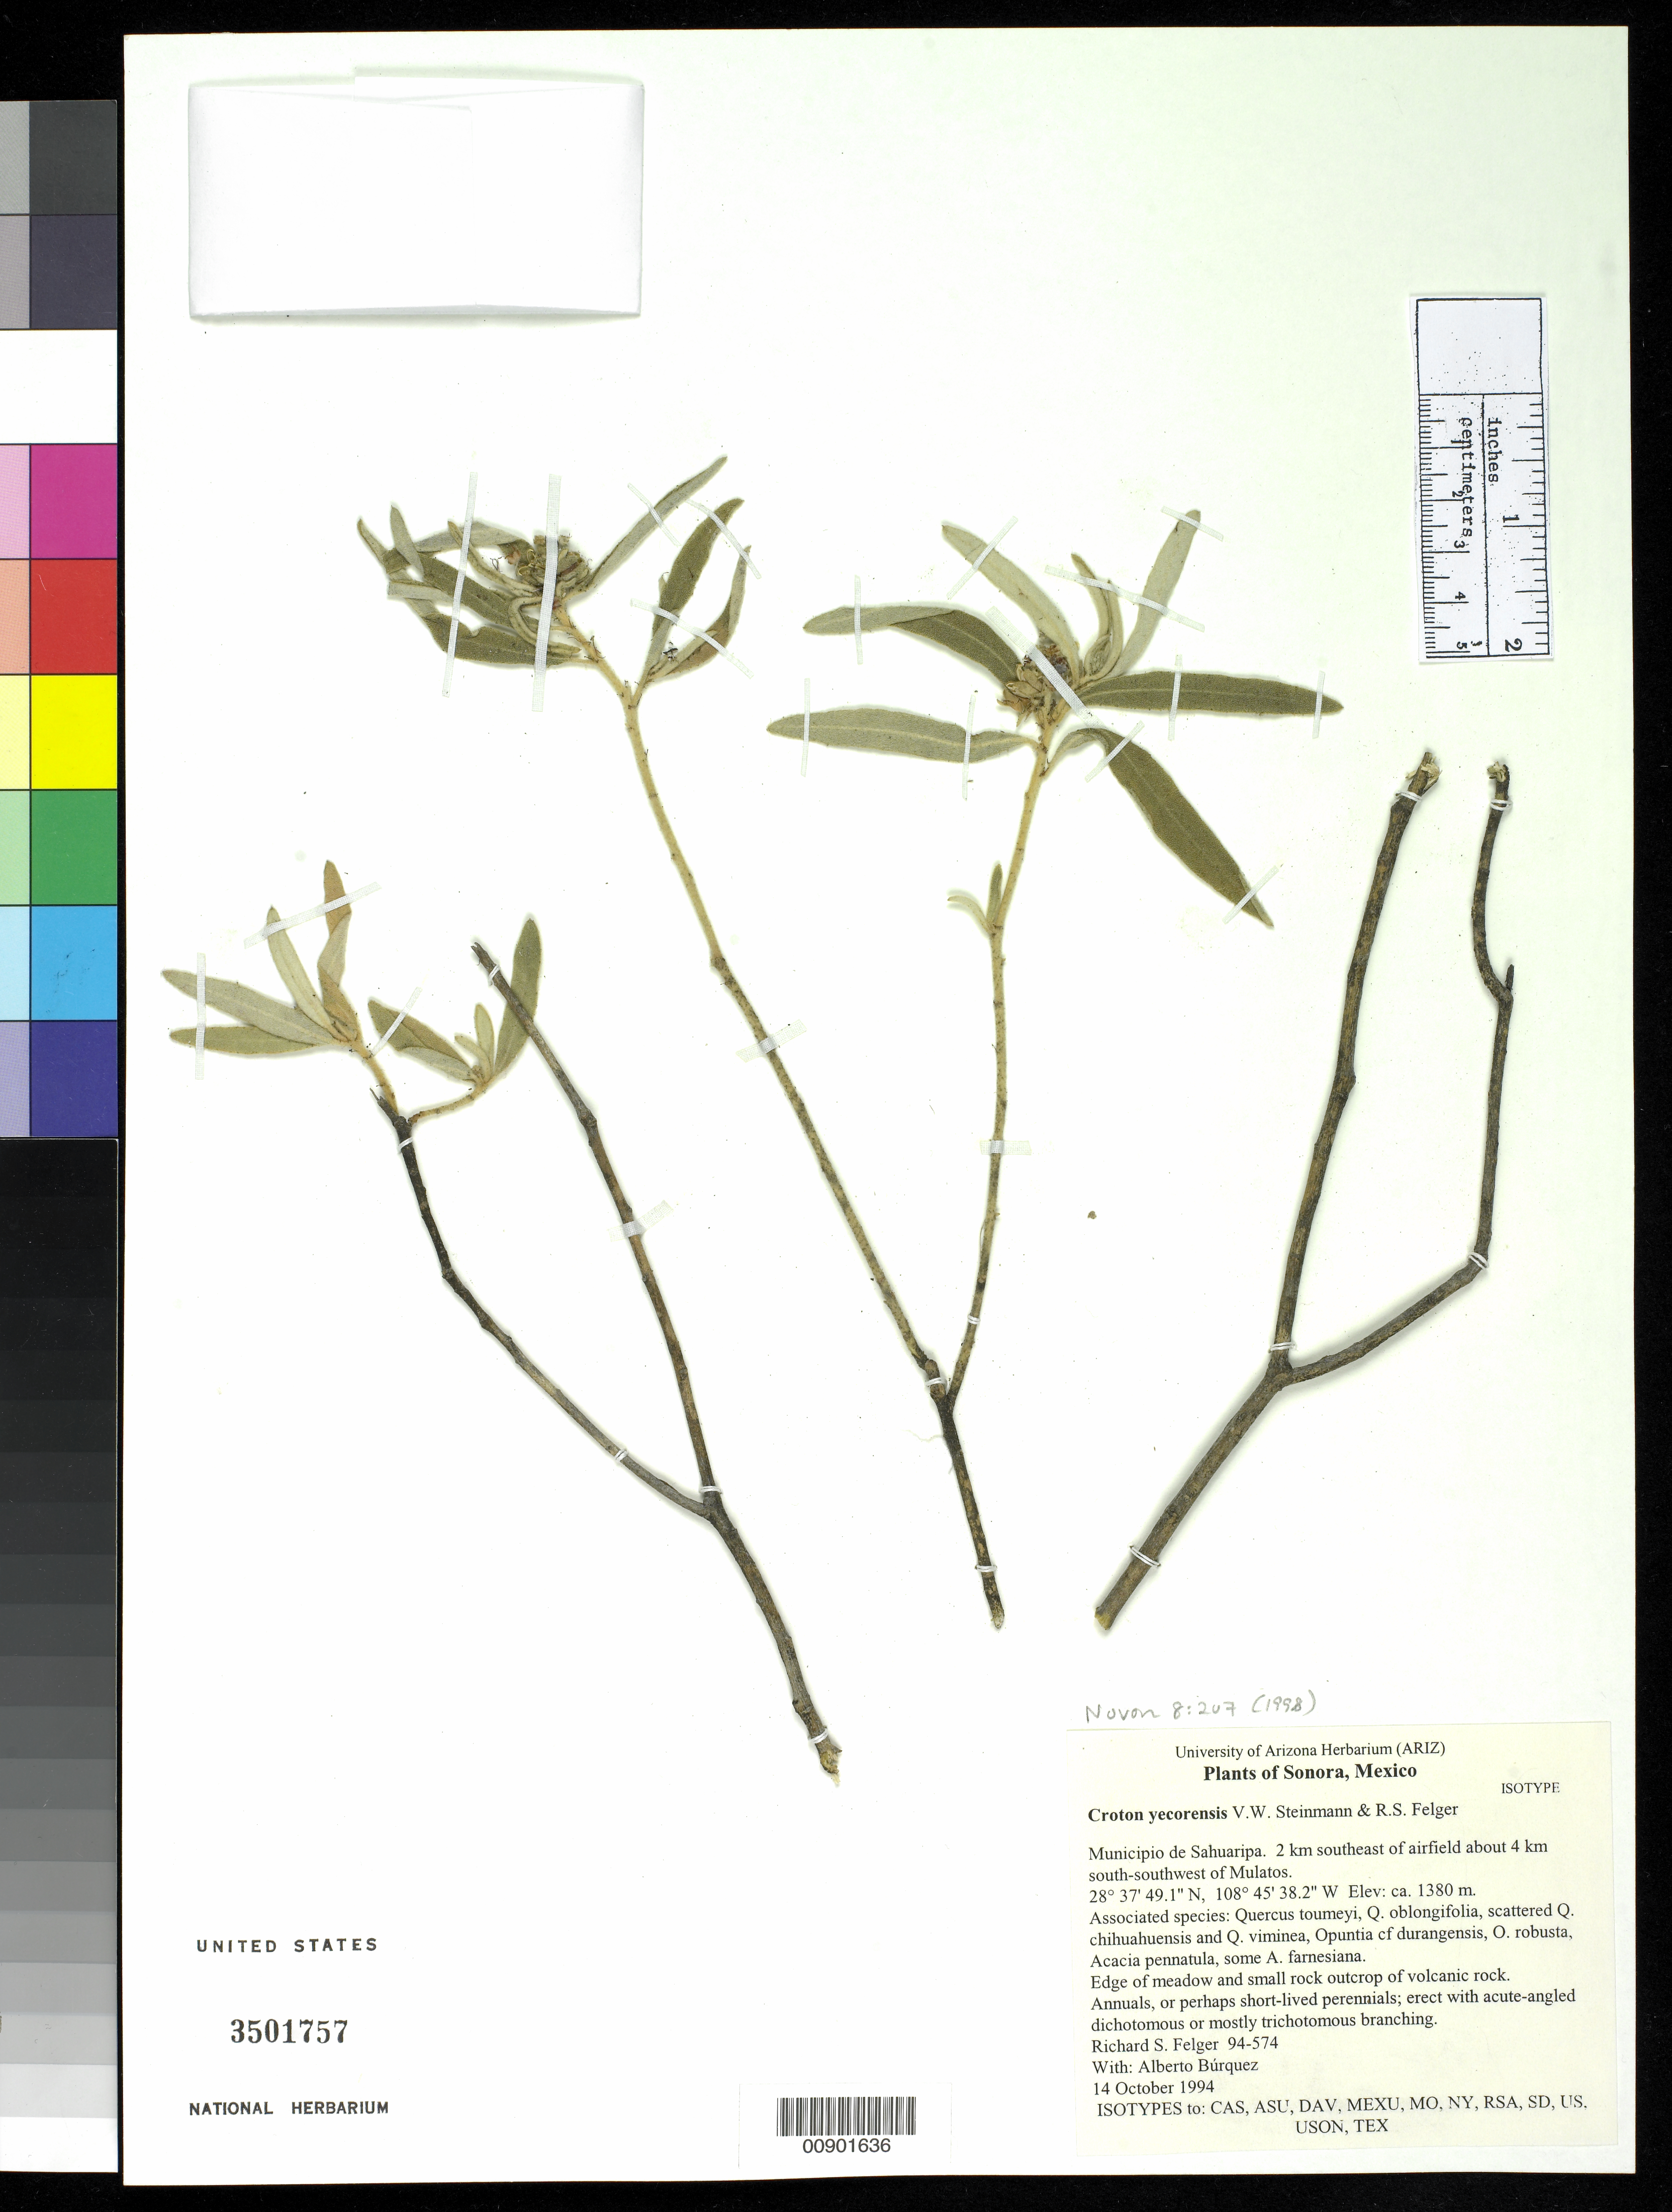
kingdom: Plantae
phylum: Tracheophyta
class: Magnoliopsida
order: Malpighiales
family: Euphorbiaceae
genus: Croton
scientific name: Croton yecorensis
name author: V.W. Steinm. & Felger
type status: Isotype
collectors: R. S. Felger & A. Búrquez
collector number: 94-574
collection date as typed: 14 Oct 1994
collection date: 1994-10-14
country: Mexico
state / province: Sonora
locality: Municipio de Sahuaripa. 2 km southeast of airfield about 4 km south-southwest of Mulatos.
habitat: Edge of meadow and small rock outcrop of volcanic rock.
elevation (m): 1380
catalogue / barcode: US 3501757